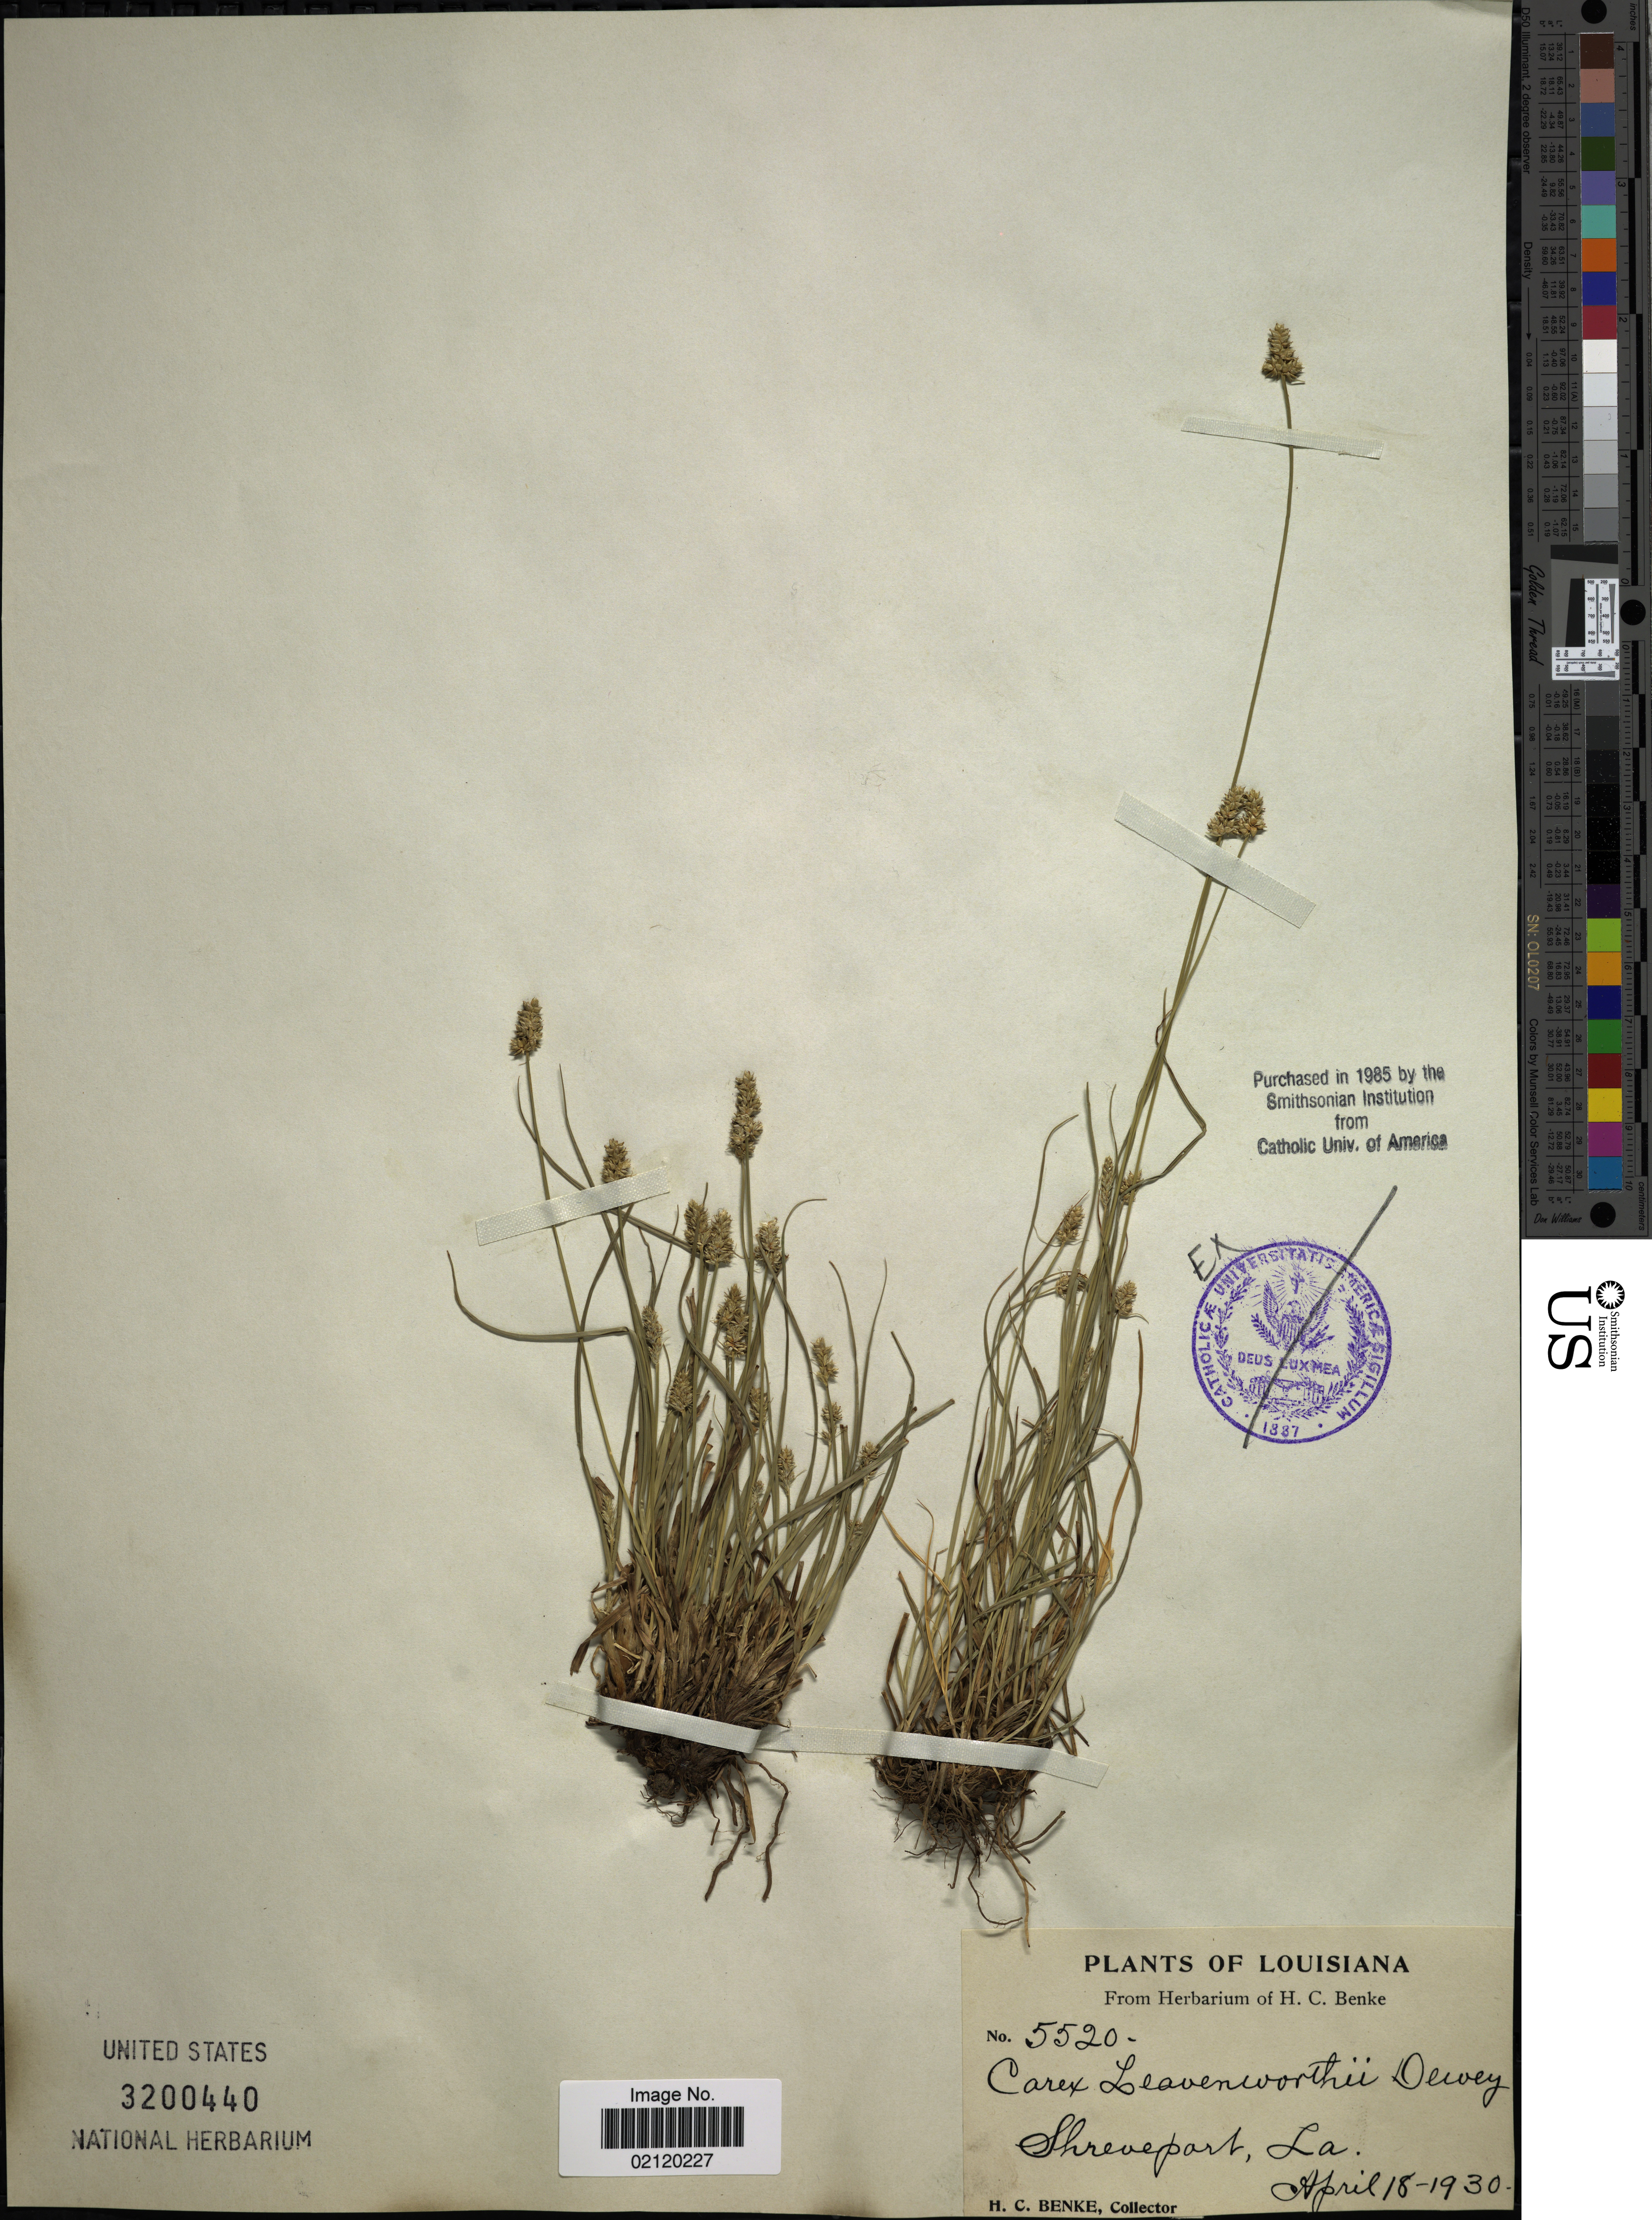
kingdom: Plantae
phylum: Tracheophyta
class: Liliopsida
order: Poales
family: Cyperaceae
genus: Carex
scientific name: Carex leavenworthii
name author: Dewey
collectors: H. Benke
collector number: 5520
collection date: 1930-04-18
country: United States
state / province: Louisiana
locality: Shrevepart, La.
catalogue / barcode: US 3200440